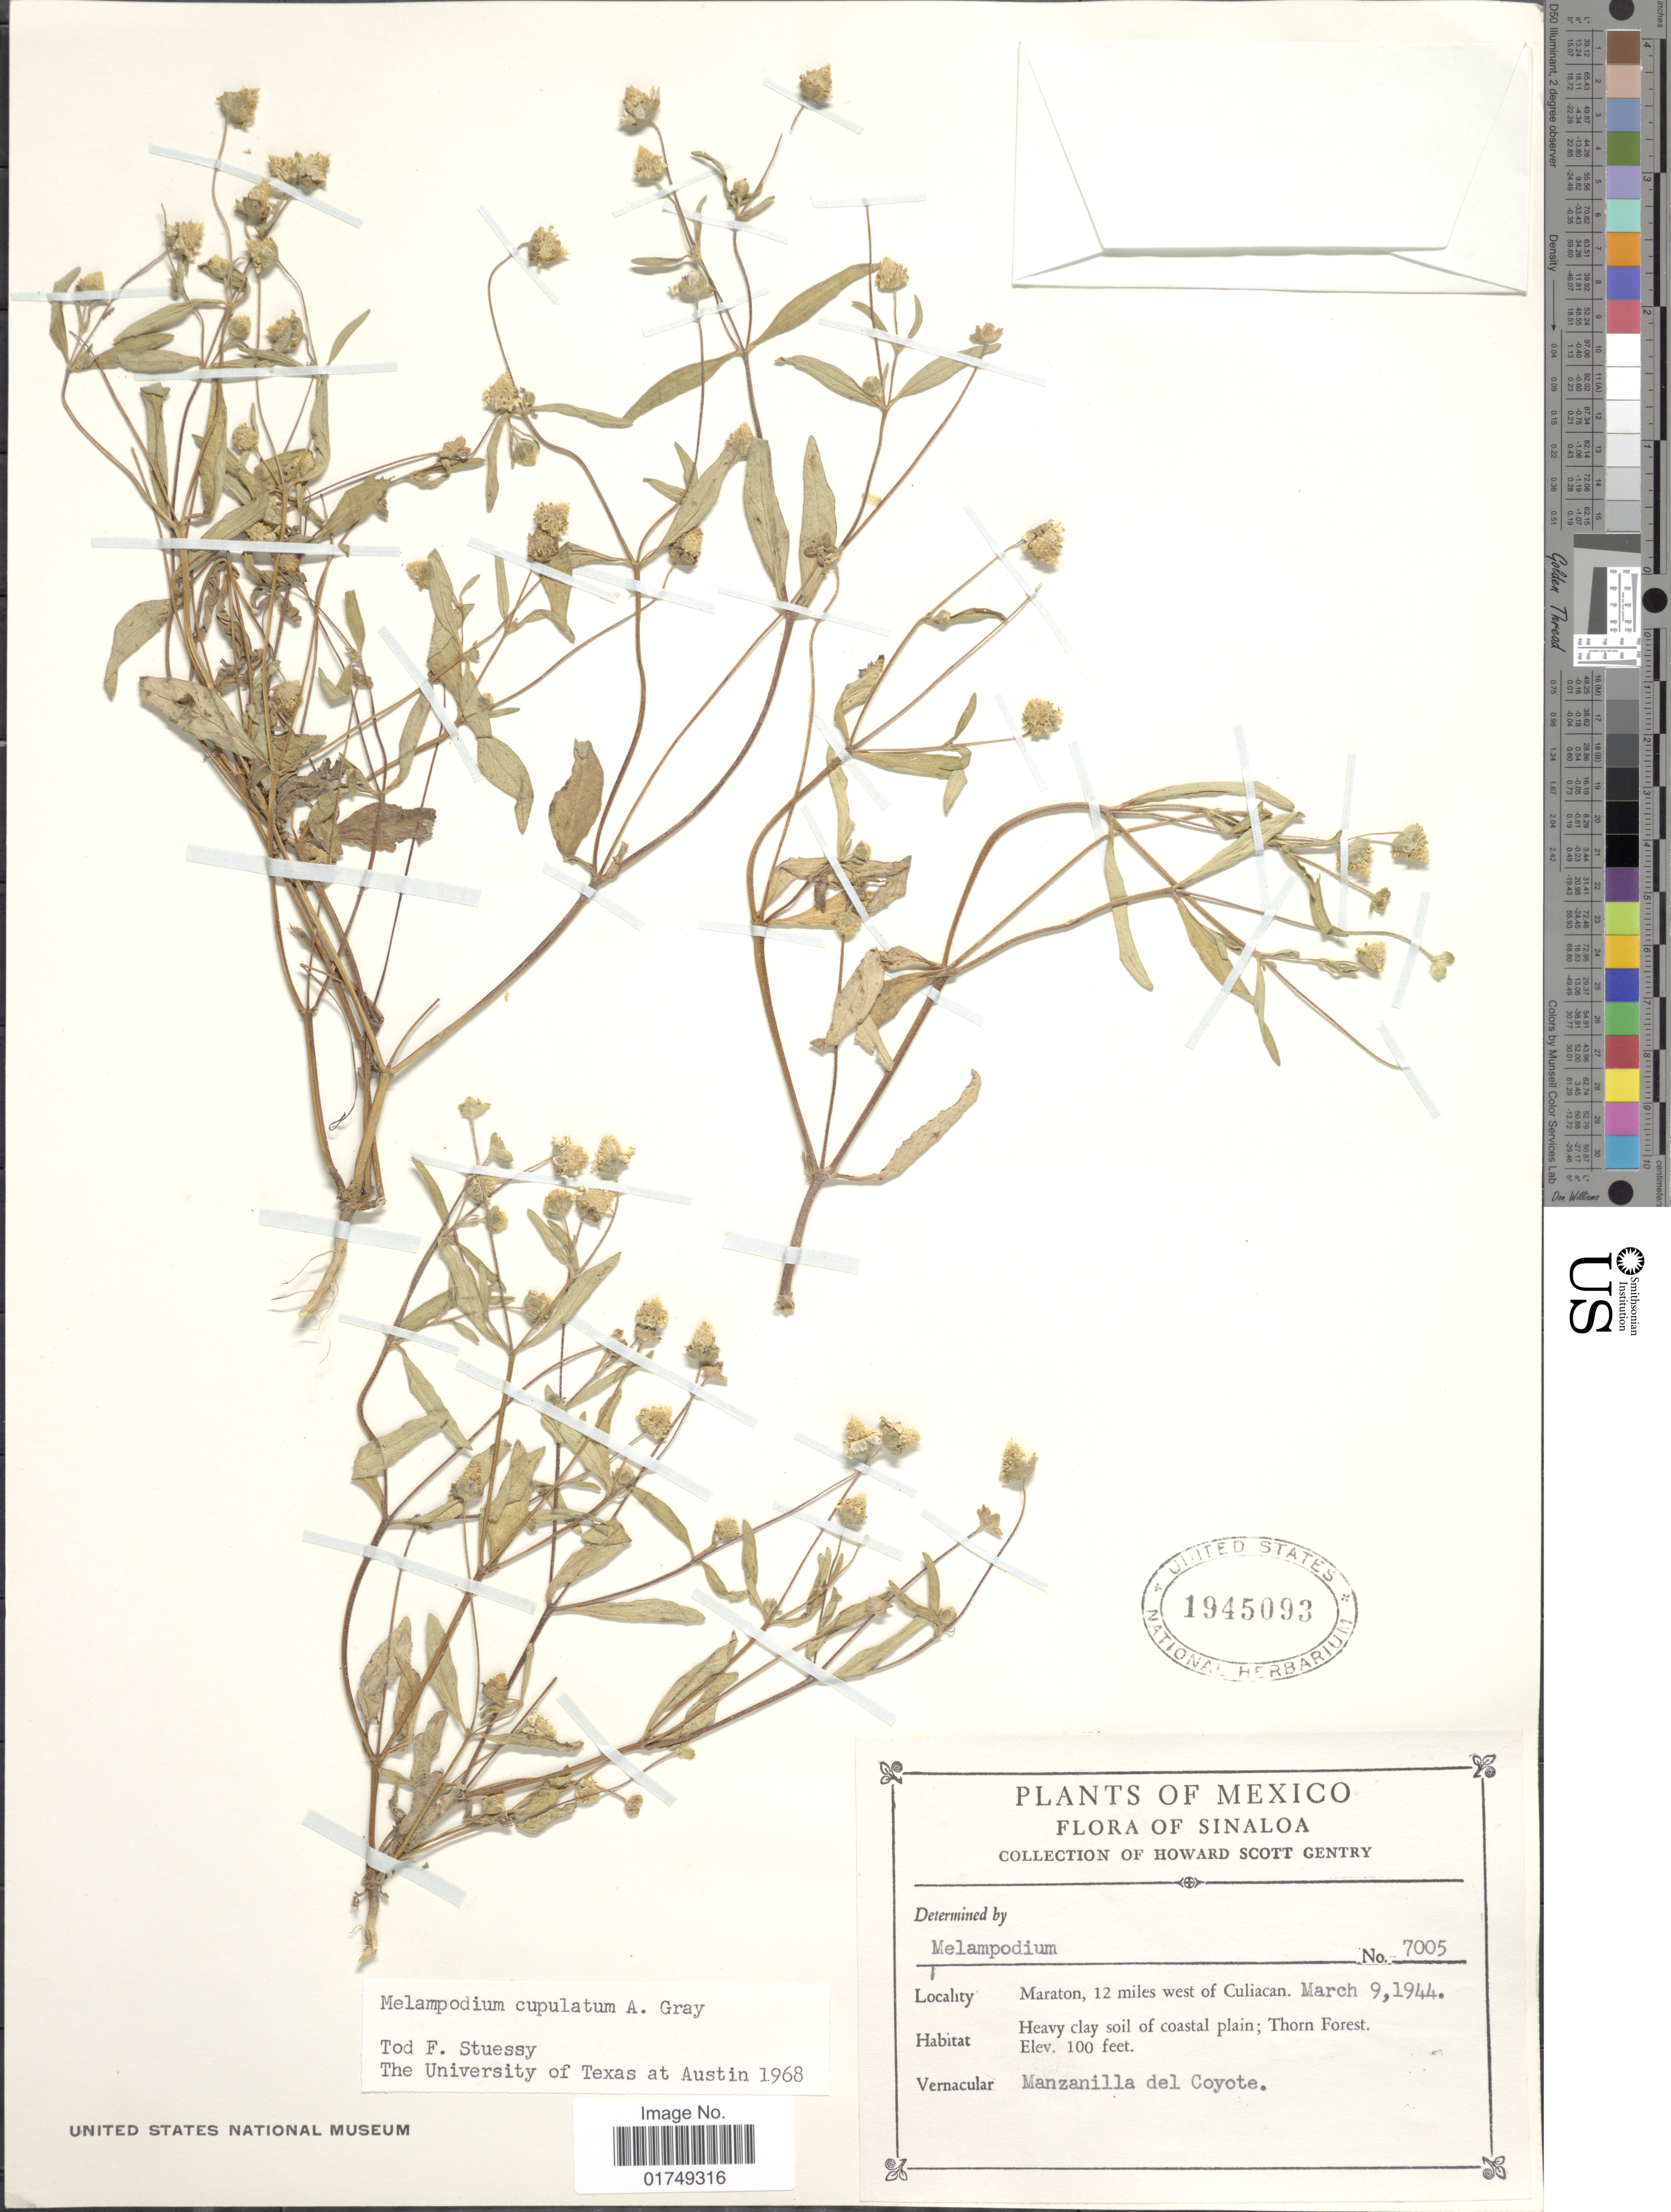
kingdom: Plantae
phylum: Tracheophyta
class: Magnoliopsida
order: Asterales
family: Asteraceae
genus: Melampodium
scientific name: Melampodium cupulatum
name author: A. Gray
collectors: H. S. Gentry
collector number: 7005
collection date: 1944-03-09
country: Mexico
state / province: Sinaloa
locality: Maraton, 12 miles west of Culiacan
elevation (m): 30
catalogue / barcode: US 1945093